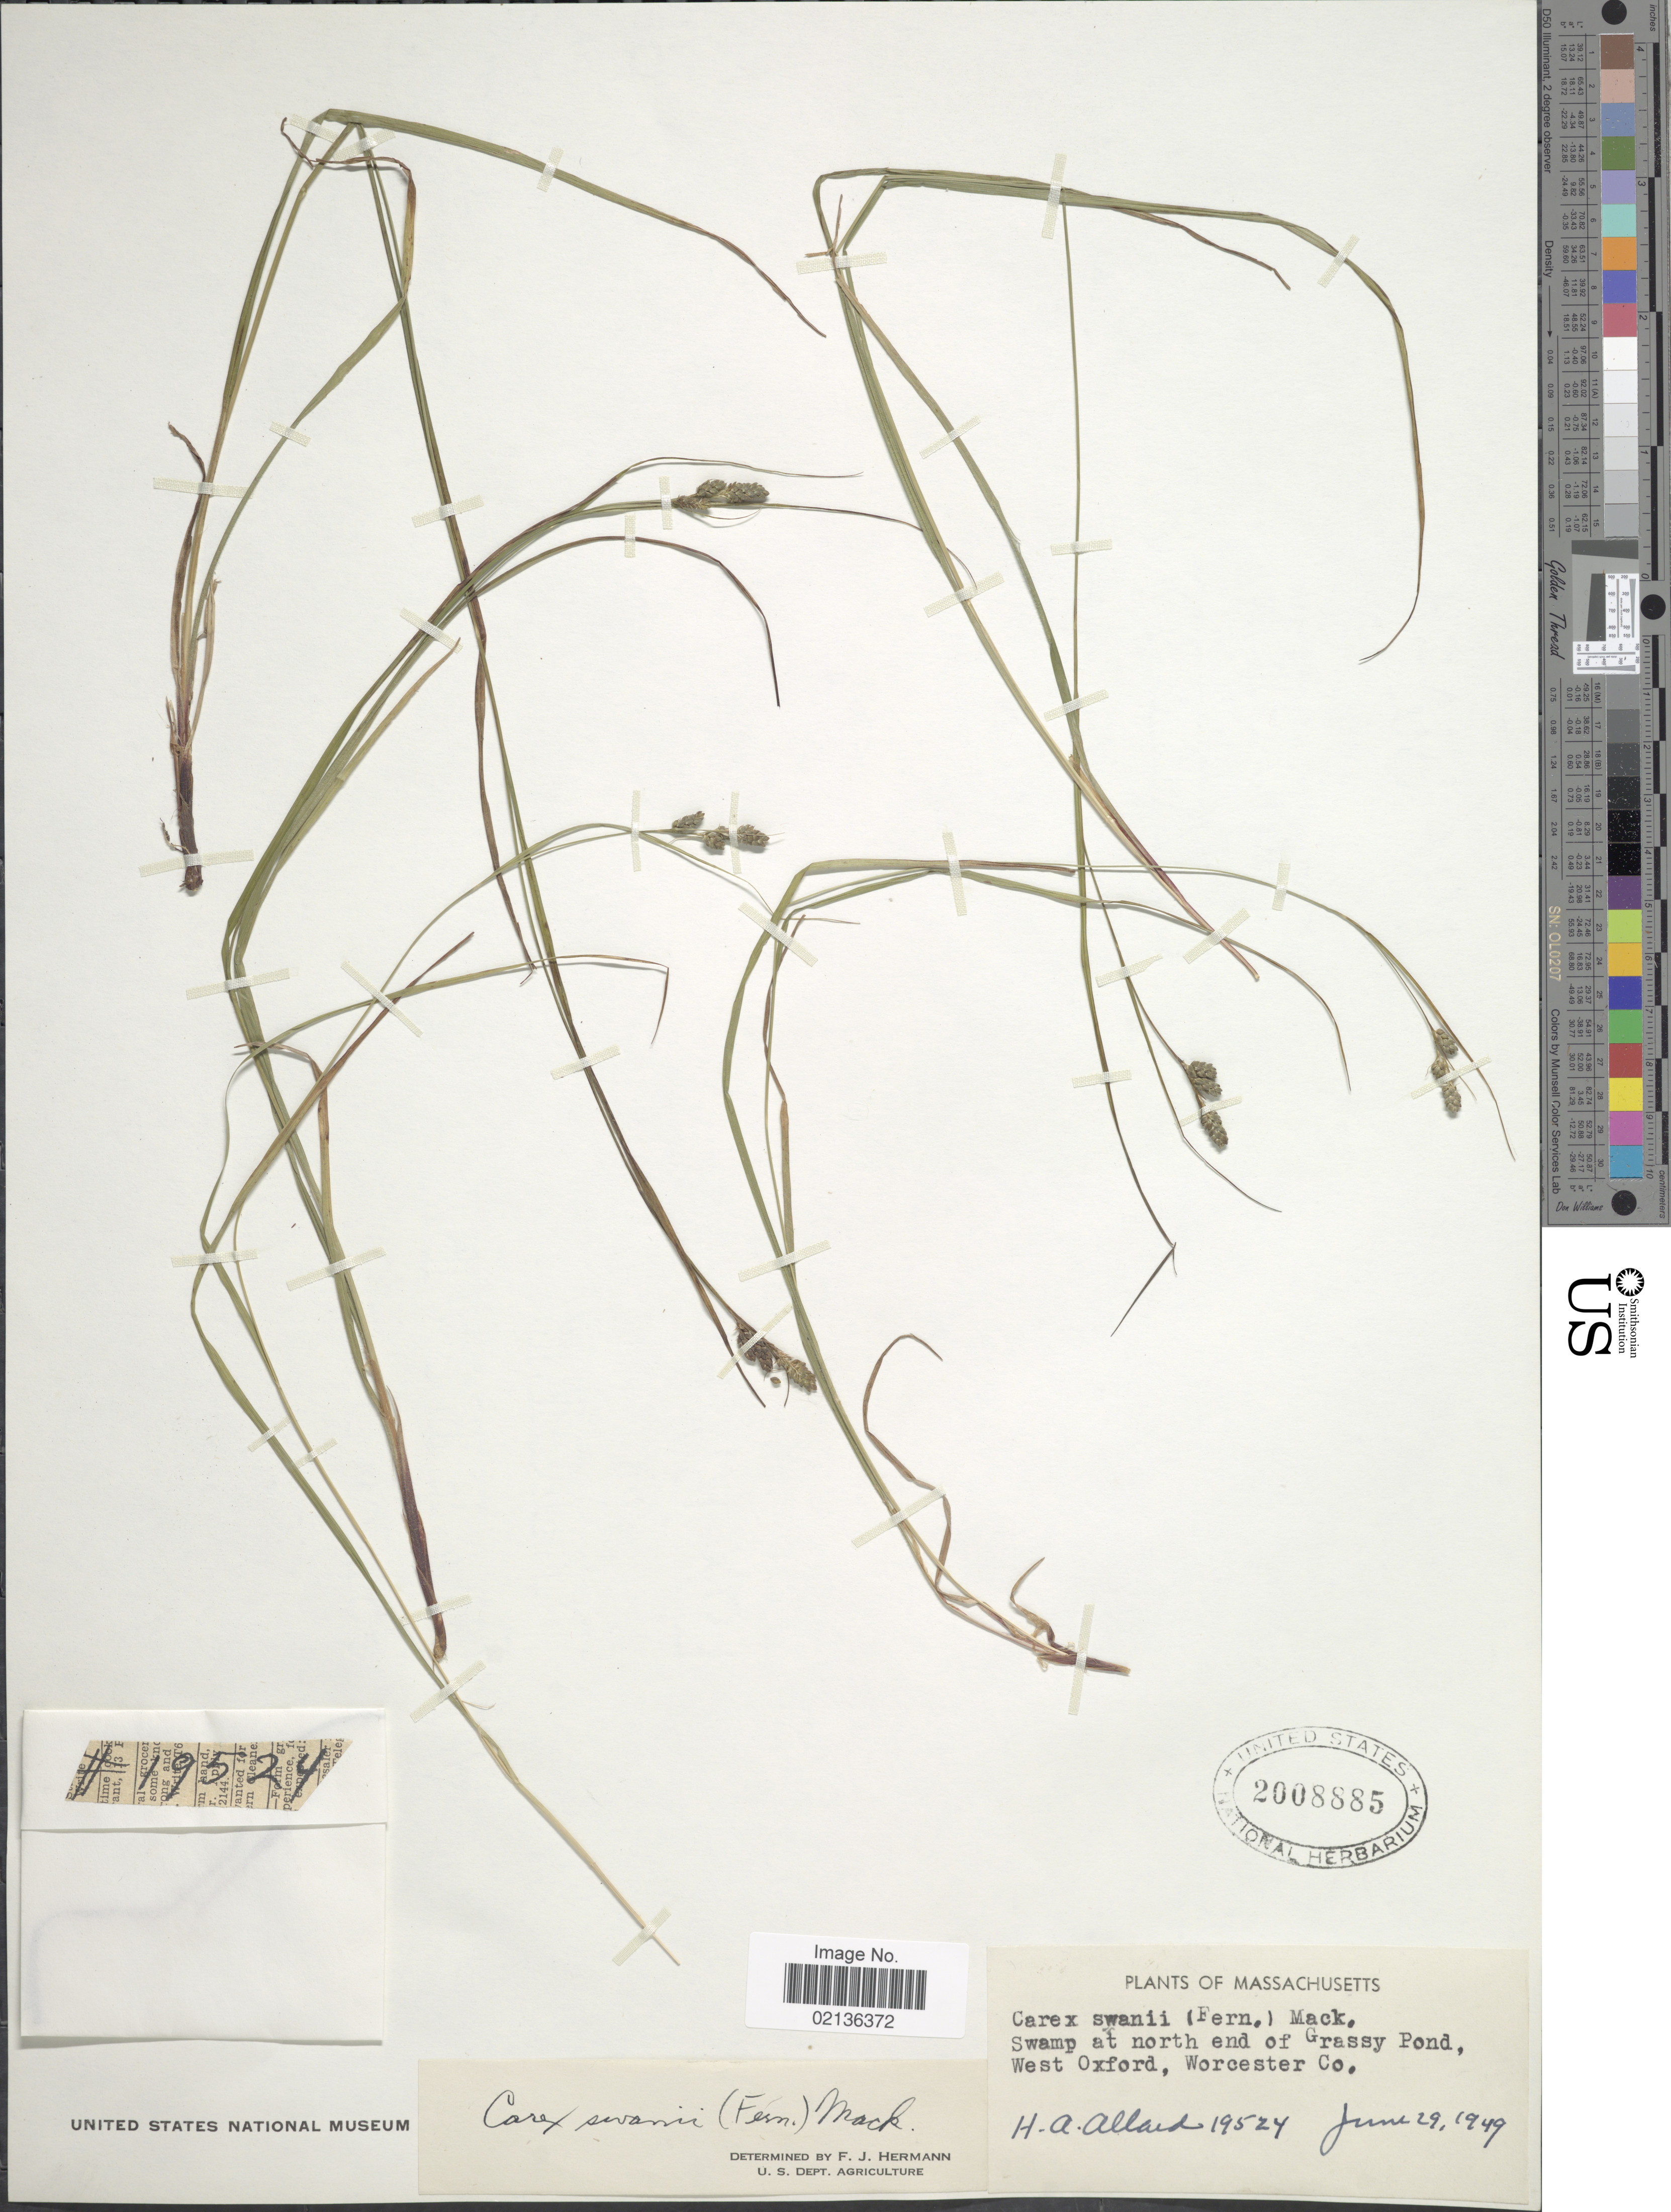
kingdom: Plantae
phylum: Tracheophyta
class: Liliopsida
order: Poales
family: Cyperaceae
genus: Carex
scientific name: Carex swanii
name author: (Fernald) Mack.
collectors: H. A. Allard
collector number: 19524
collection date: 1949-06-29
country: United States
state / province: Massachusetts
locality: Swamp at north end of Grassy Pond, West Oxford, Worcester Co.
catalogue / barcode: US 2008885